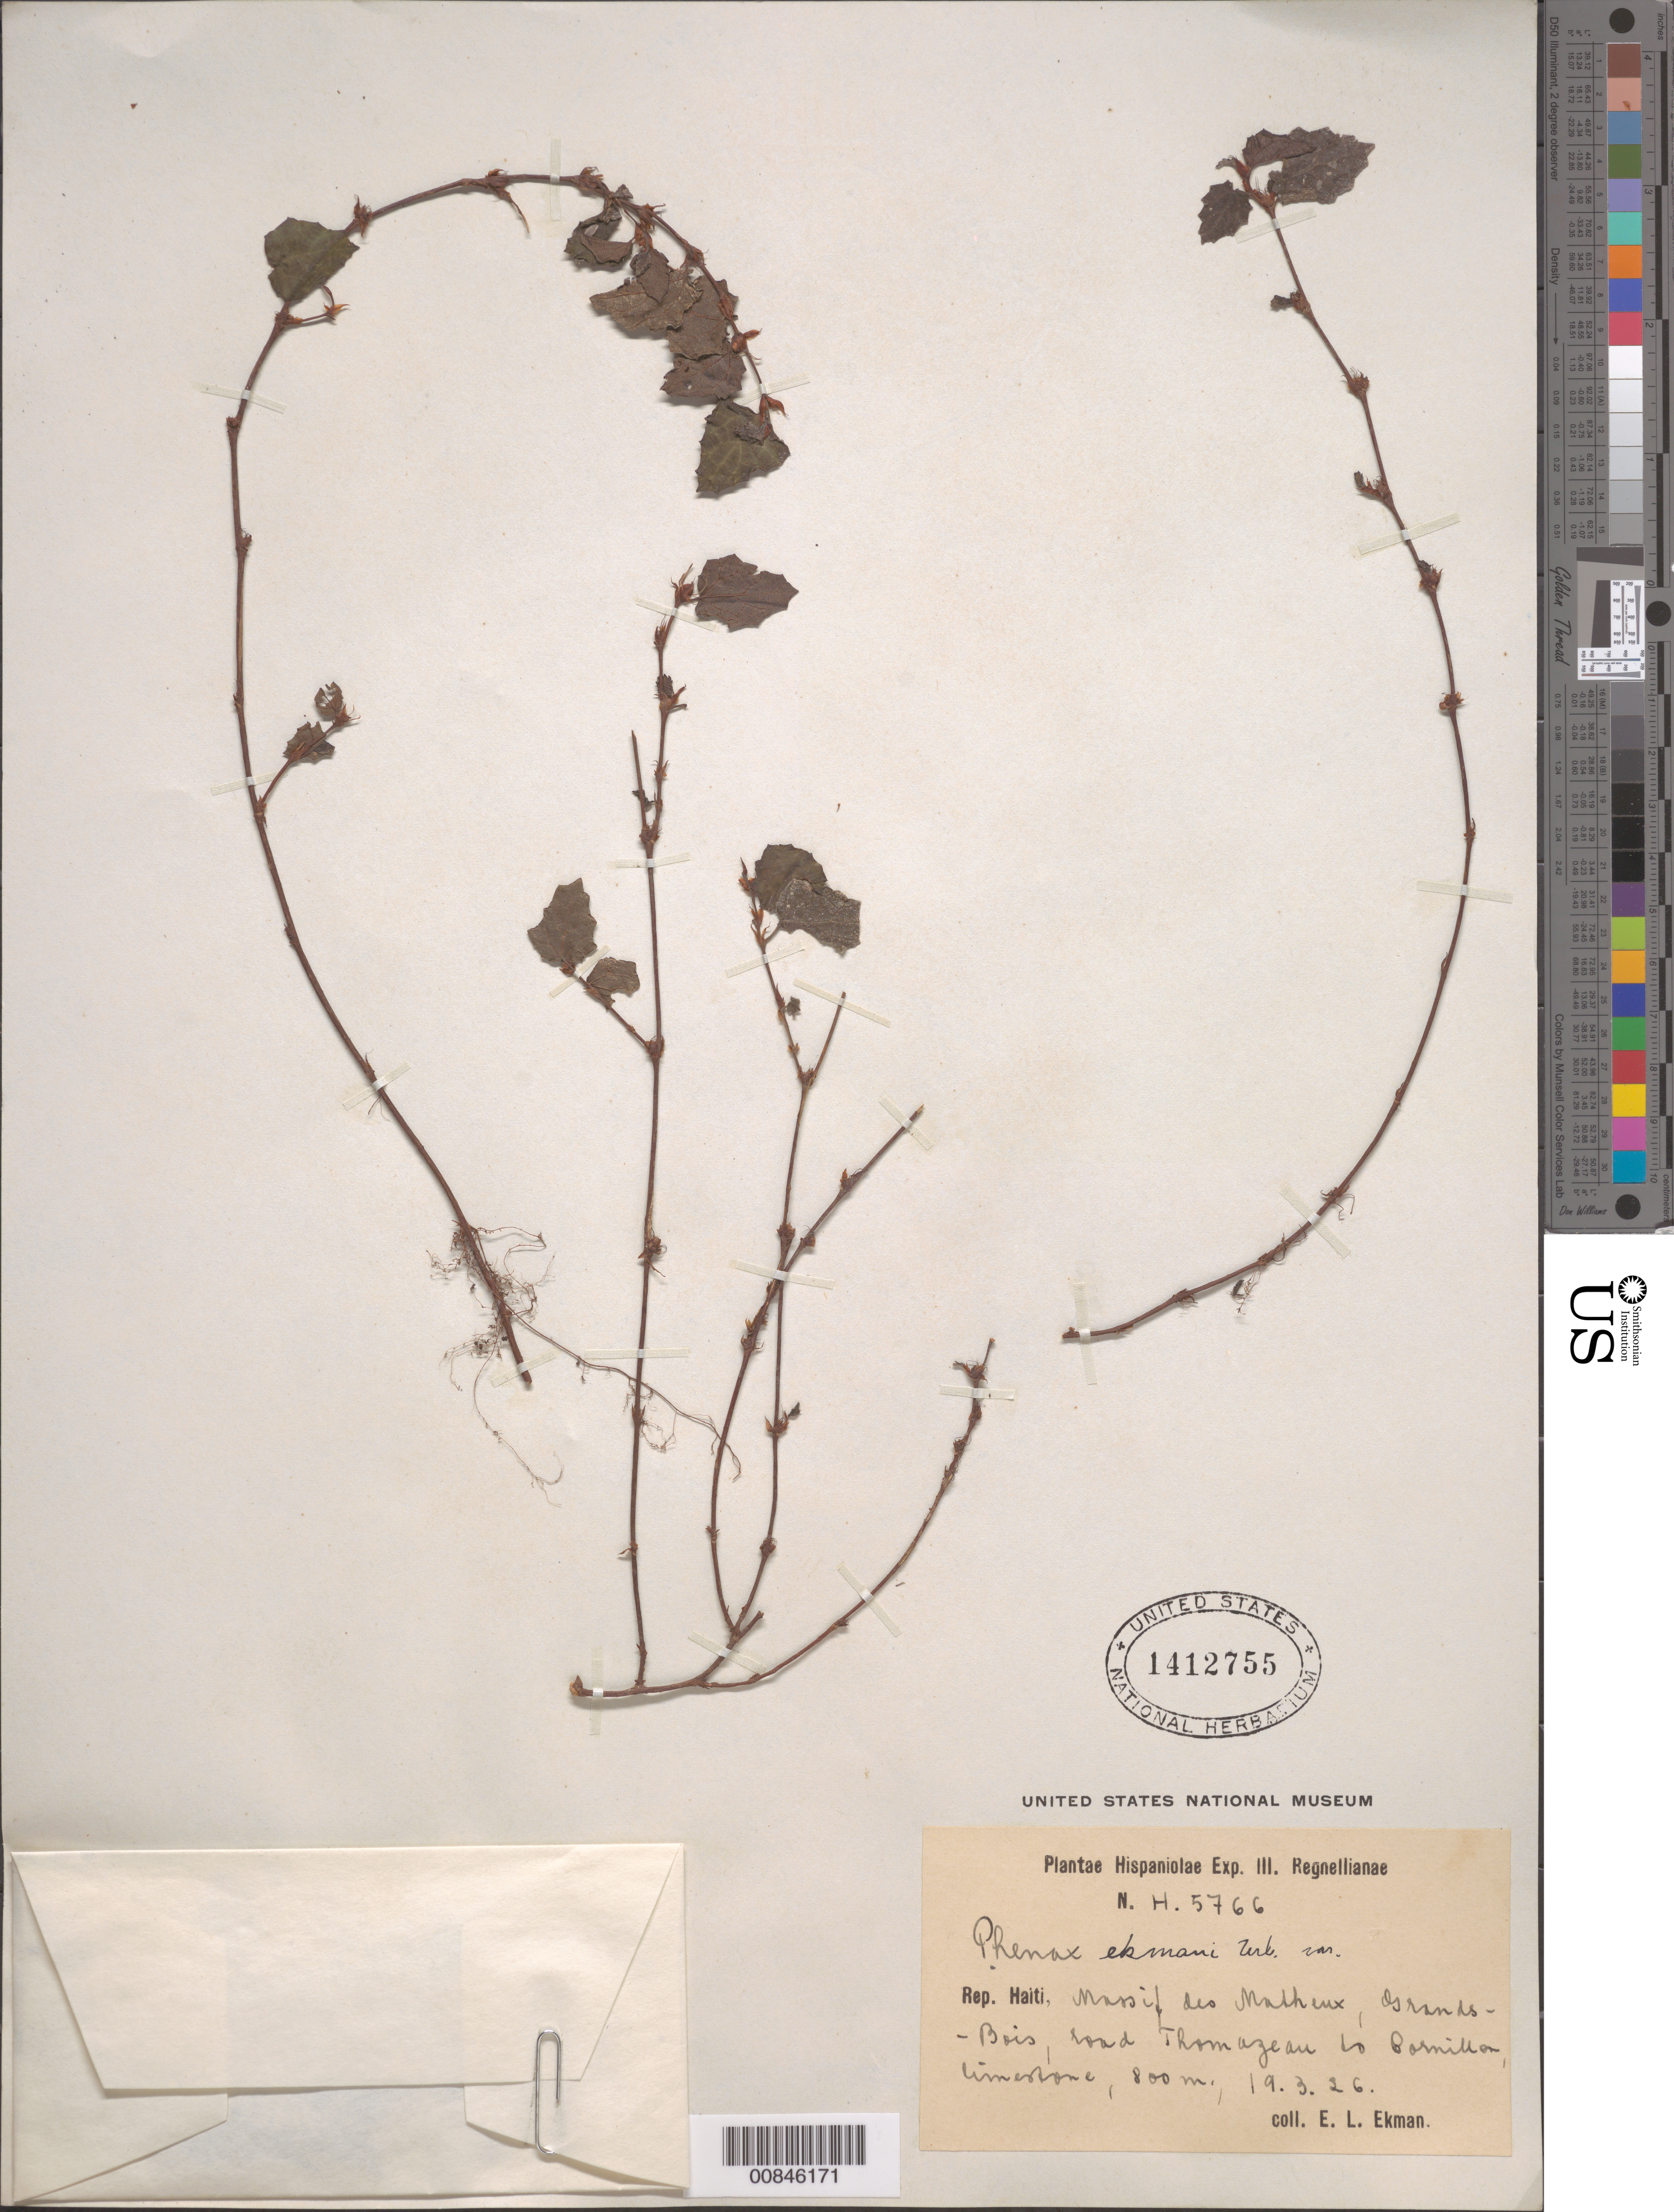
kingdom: Plantae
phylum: Tracheophyta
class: Magnoliopsida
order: Rosales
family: Urticaceae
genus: Phenax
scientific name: Phenax ekmanii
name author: Urb.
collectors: E. L. Ekman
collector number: H 5766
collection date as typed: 19 Mar 1926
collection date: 1926-03-19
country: Haiti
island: Hispaniola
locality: Massif des Matheux, Grands-Bois, road Thomazeau to Cornillon.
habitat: Limestone.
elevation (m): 800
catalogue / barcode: US 1412755